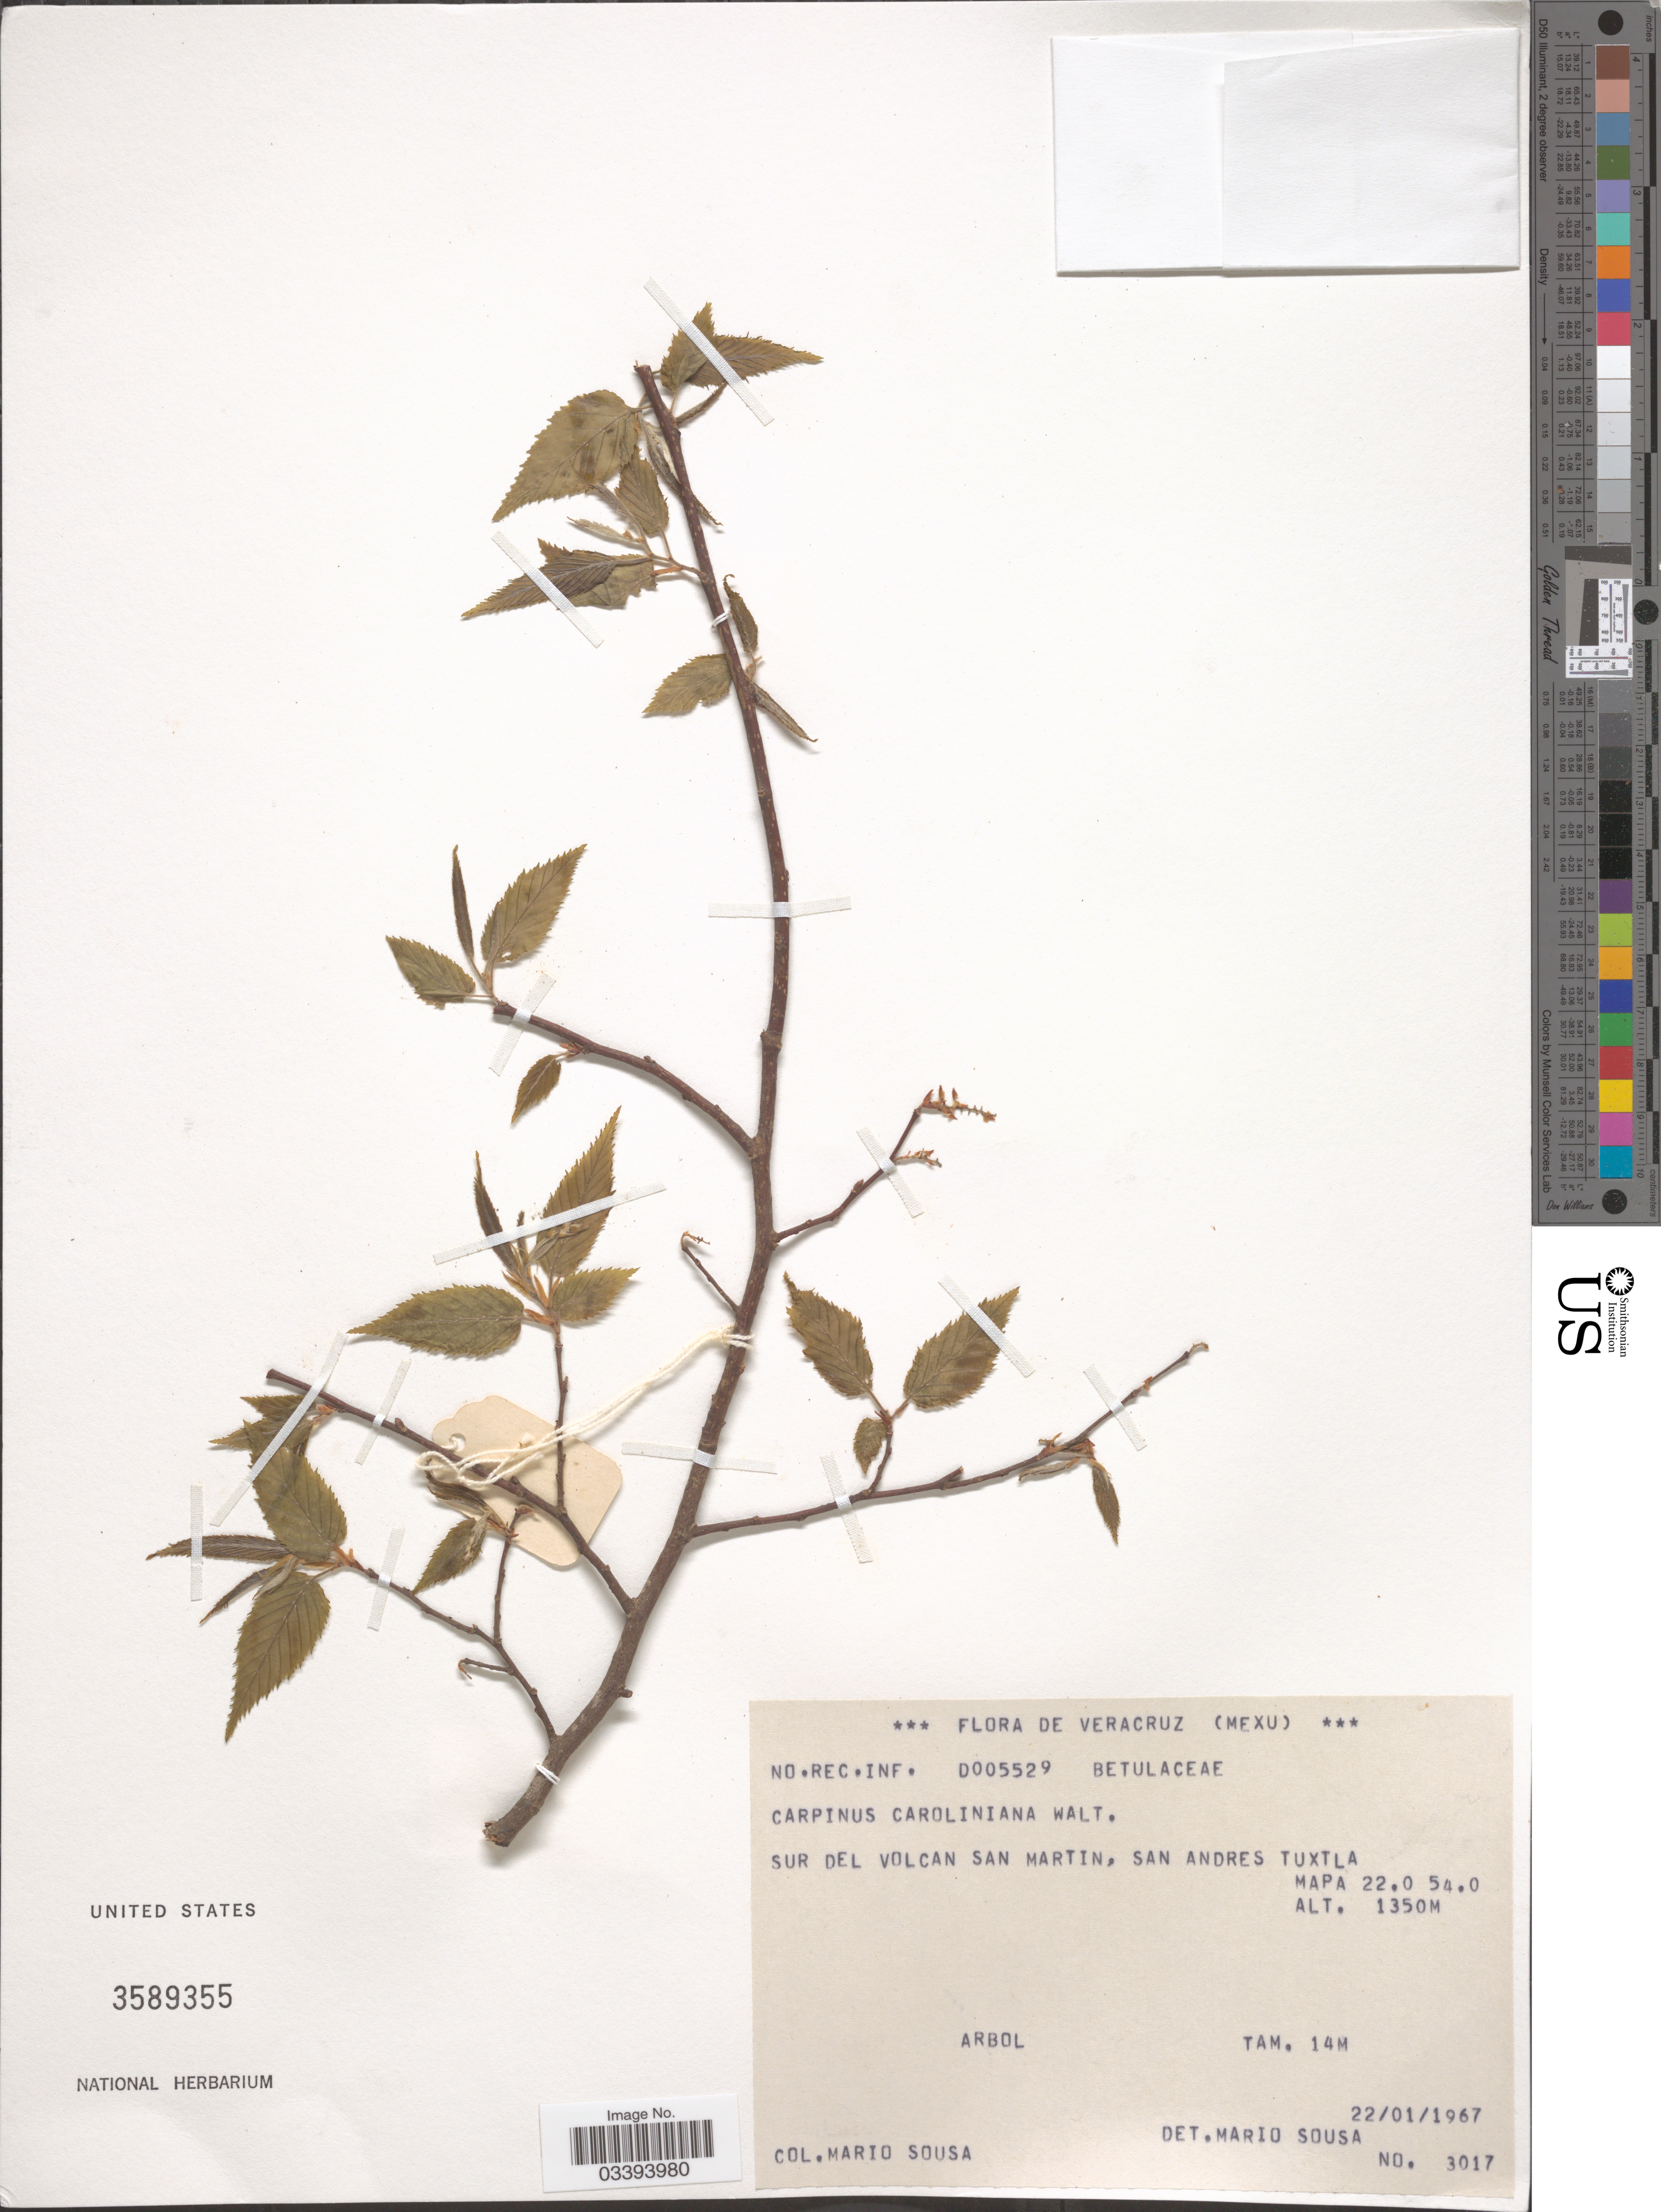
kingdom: Plantae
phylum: Tracheophyta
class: Magnoliopsida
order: Fagales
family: Betulaceae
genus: Carpinus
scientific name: Carpinus caroliniana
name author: Walter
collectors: M. Sousa S.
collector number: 3017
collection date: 1967-01-22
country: Mexico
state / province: Veracruz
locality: Veracruz. Sur del Volcan San Martin, San Andres Tuxtla. Mapa 22.0 54.0.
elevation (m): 1350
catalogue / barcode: US 3589355